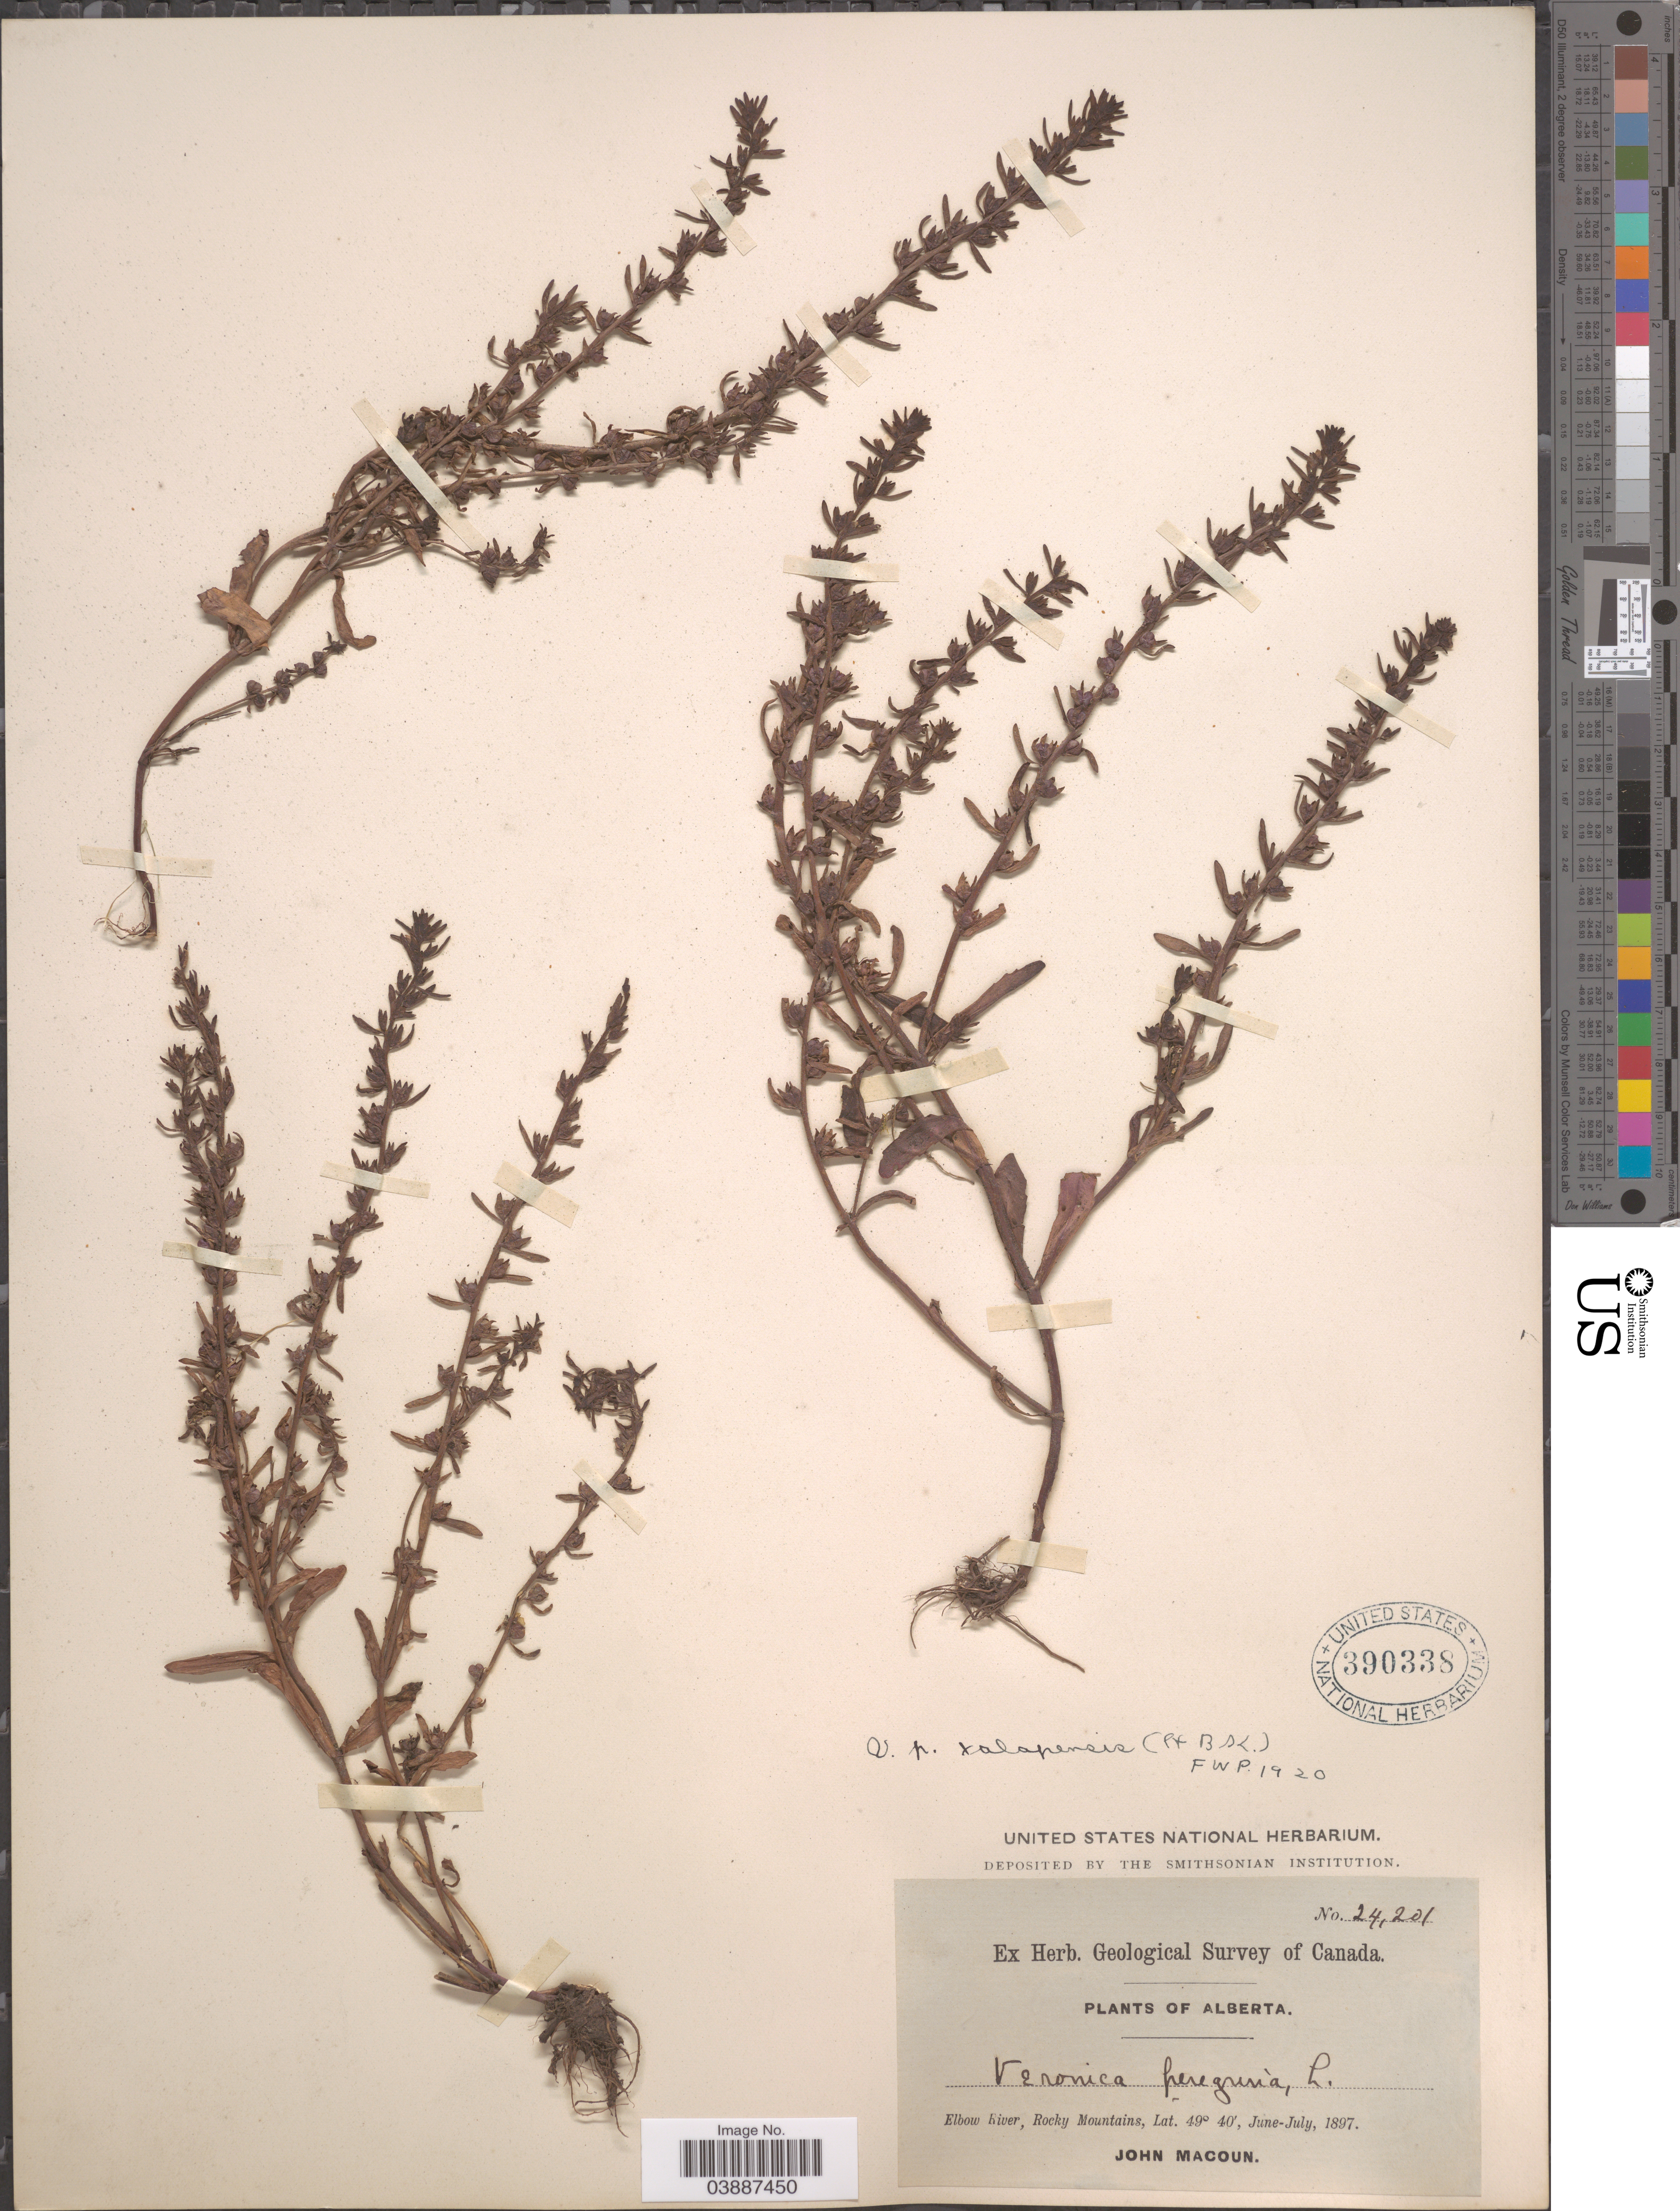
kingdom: Plantae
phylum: Tracheophyta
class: Magnoliopsida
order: Lamiales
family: Plantaginaceae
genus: Veronica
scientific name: Veronica peregrina var. xalapensis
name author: Kunth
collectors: J. Macoun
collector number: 24201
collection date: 1897-06/1897-07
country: Canada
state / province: Alberta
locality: Elbow River, Rocky Mountains.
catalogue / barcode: US 390338